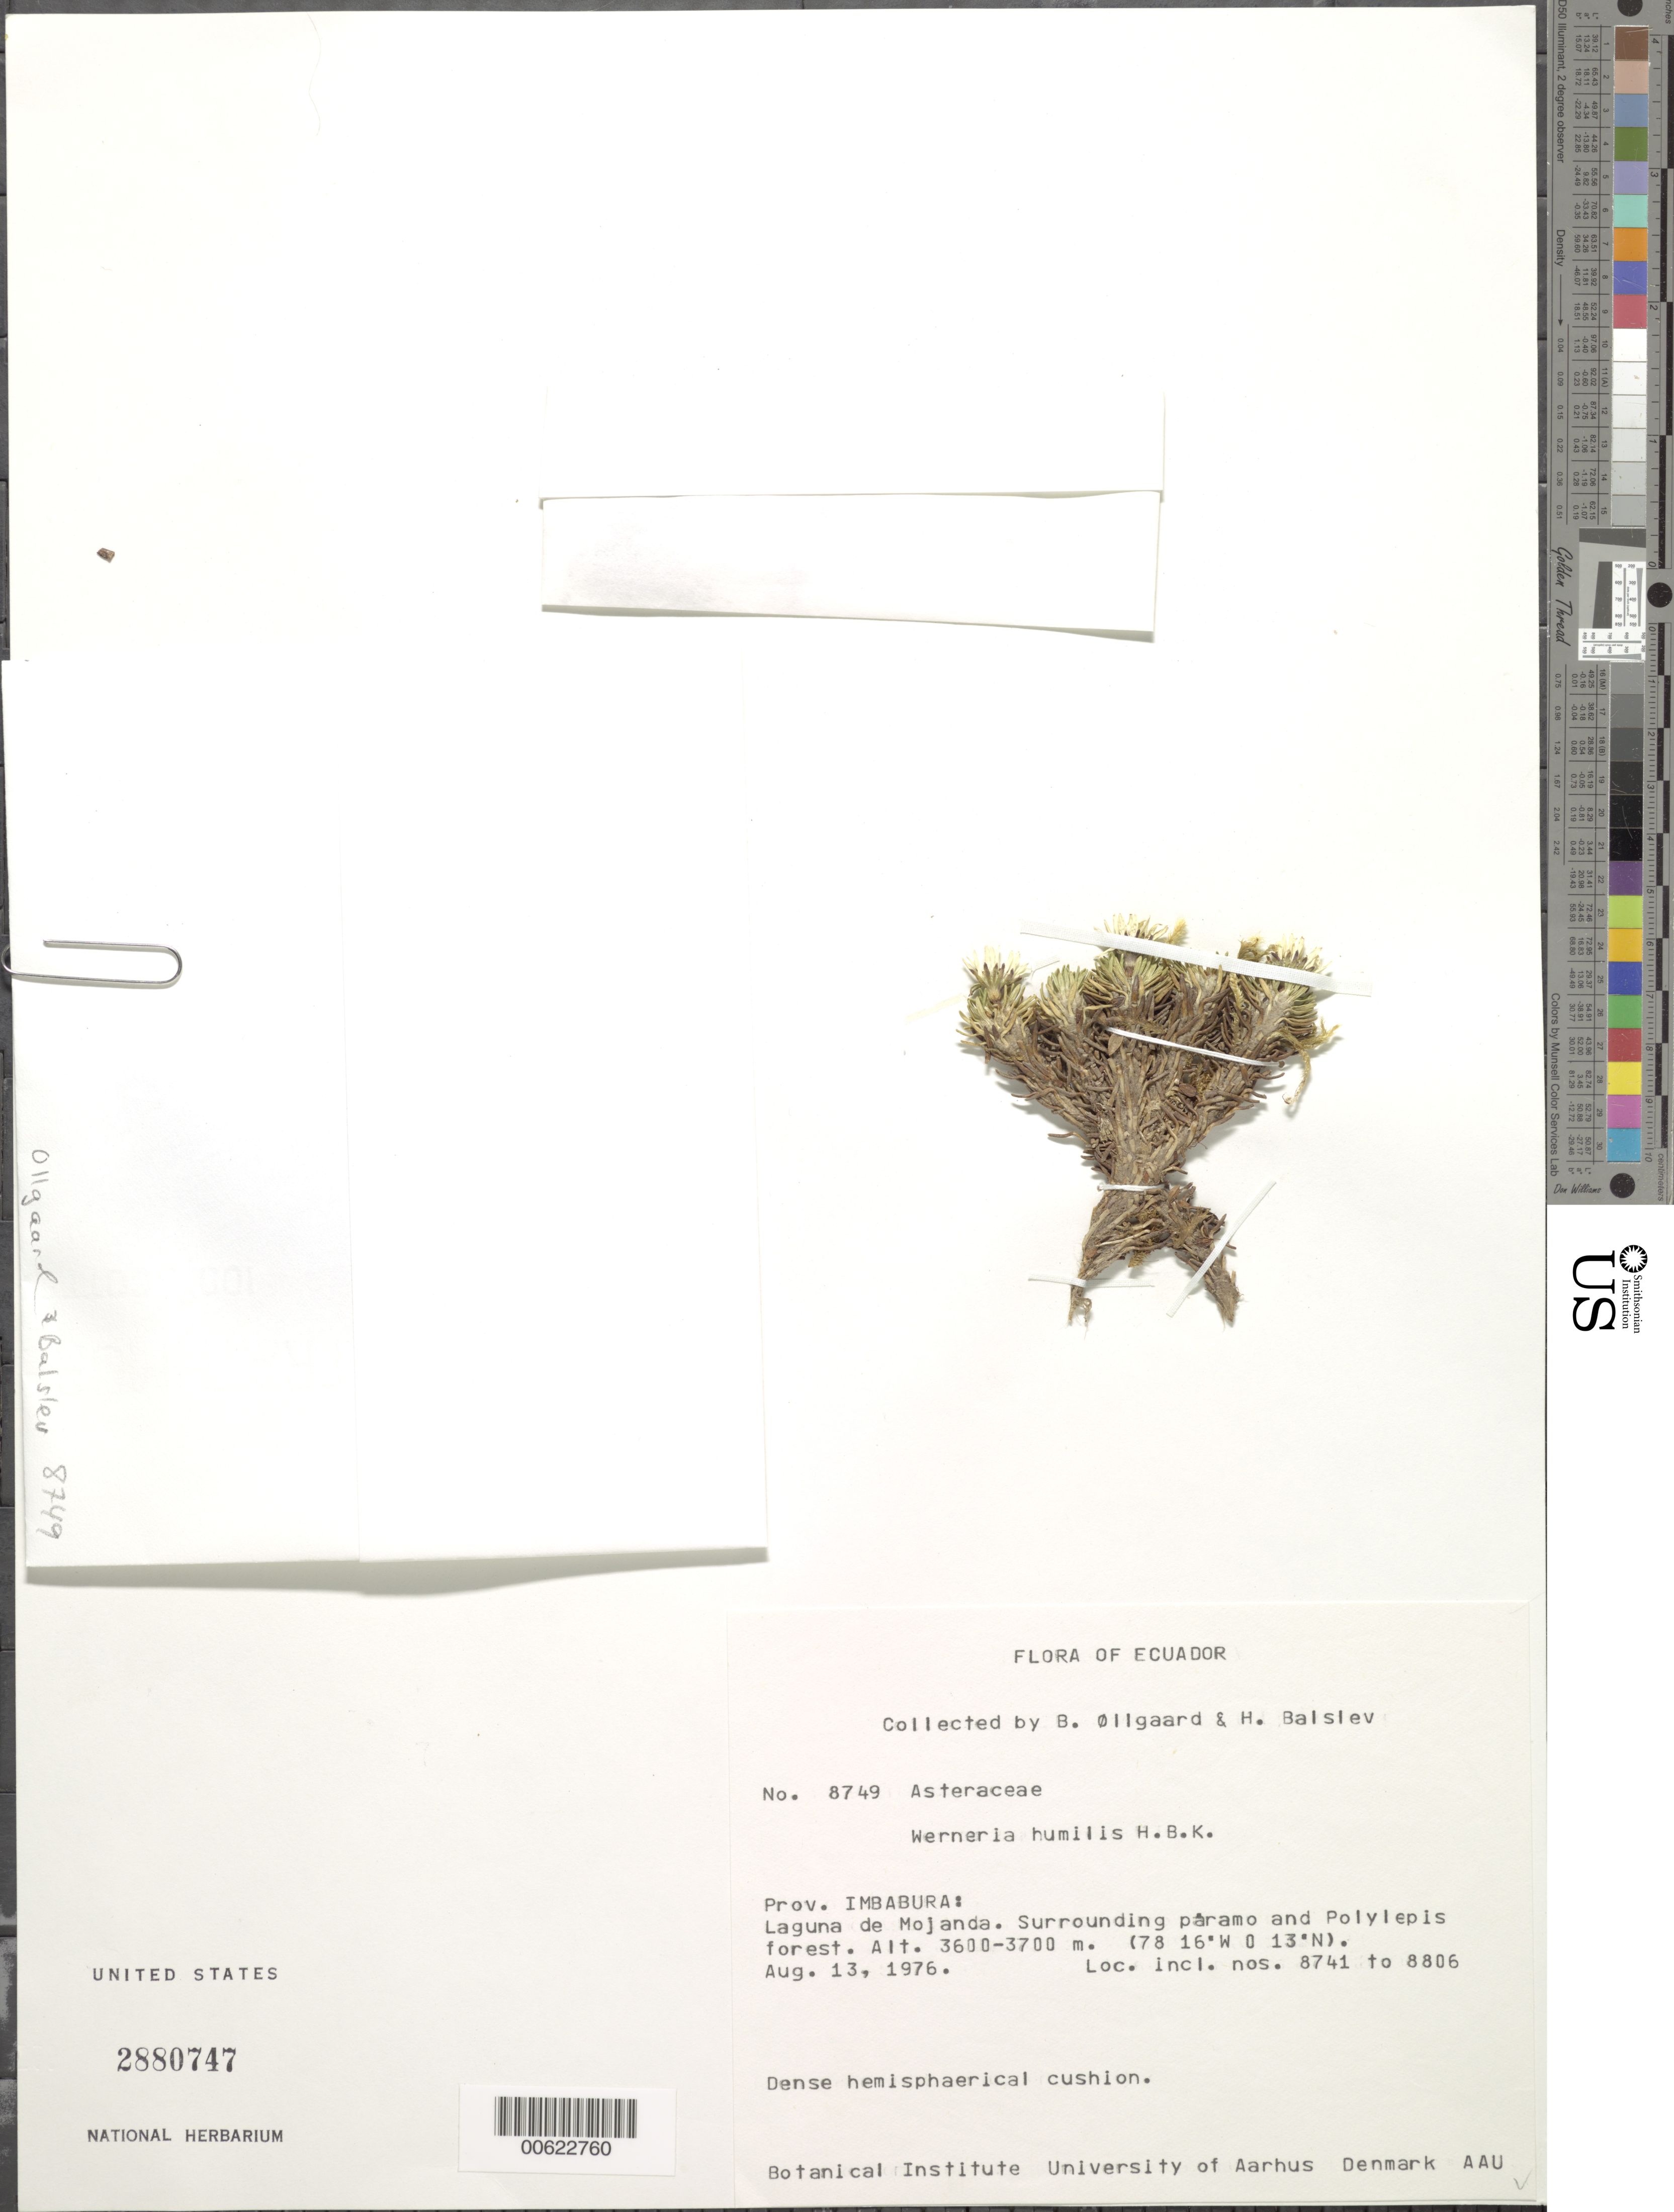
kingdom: Plantae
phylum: Tracheophyta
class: Magnoliopsida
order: Asterales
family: Asteraceae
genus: Xenophyllum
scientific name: Xenophyllum humile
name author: (Kunth) V.A. Funk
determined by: Funk, Vicki A., (BOT), Smithsonian Institution - National Museum of Natural History (UNITED STATES)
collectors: B. Øllgaard & H. Balslev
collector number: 8749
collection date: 1976-08-13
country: Ecuador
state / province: Imbabura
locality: Laguna de Mojanda.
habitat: Surrounding páramo and polylepis forest.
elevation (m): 3600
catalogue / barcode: US 2880747